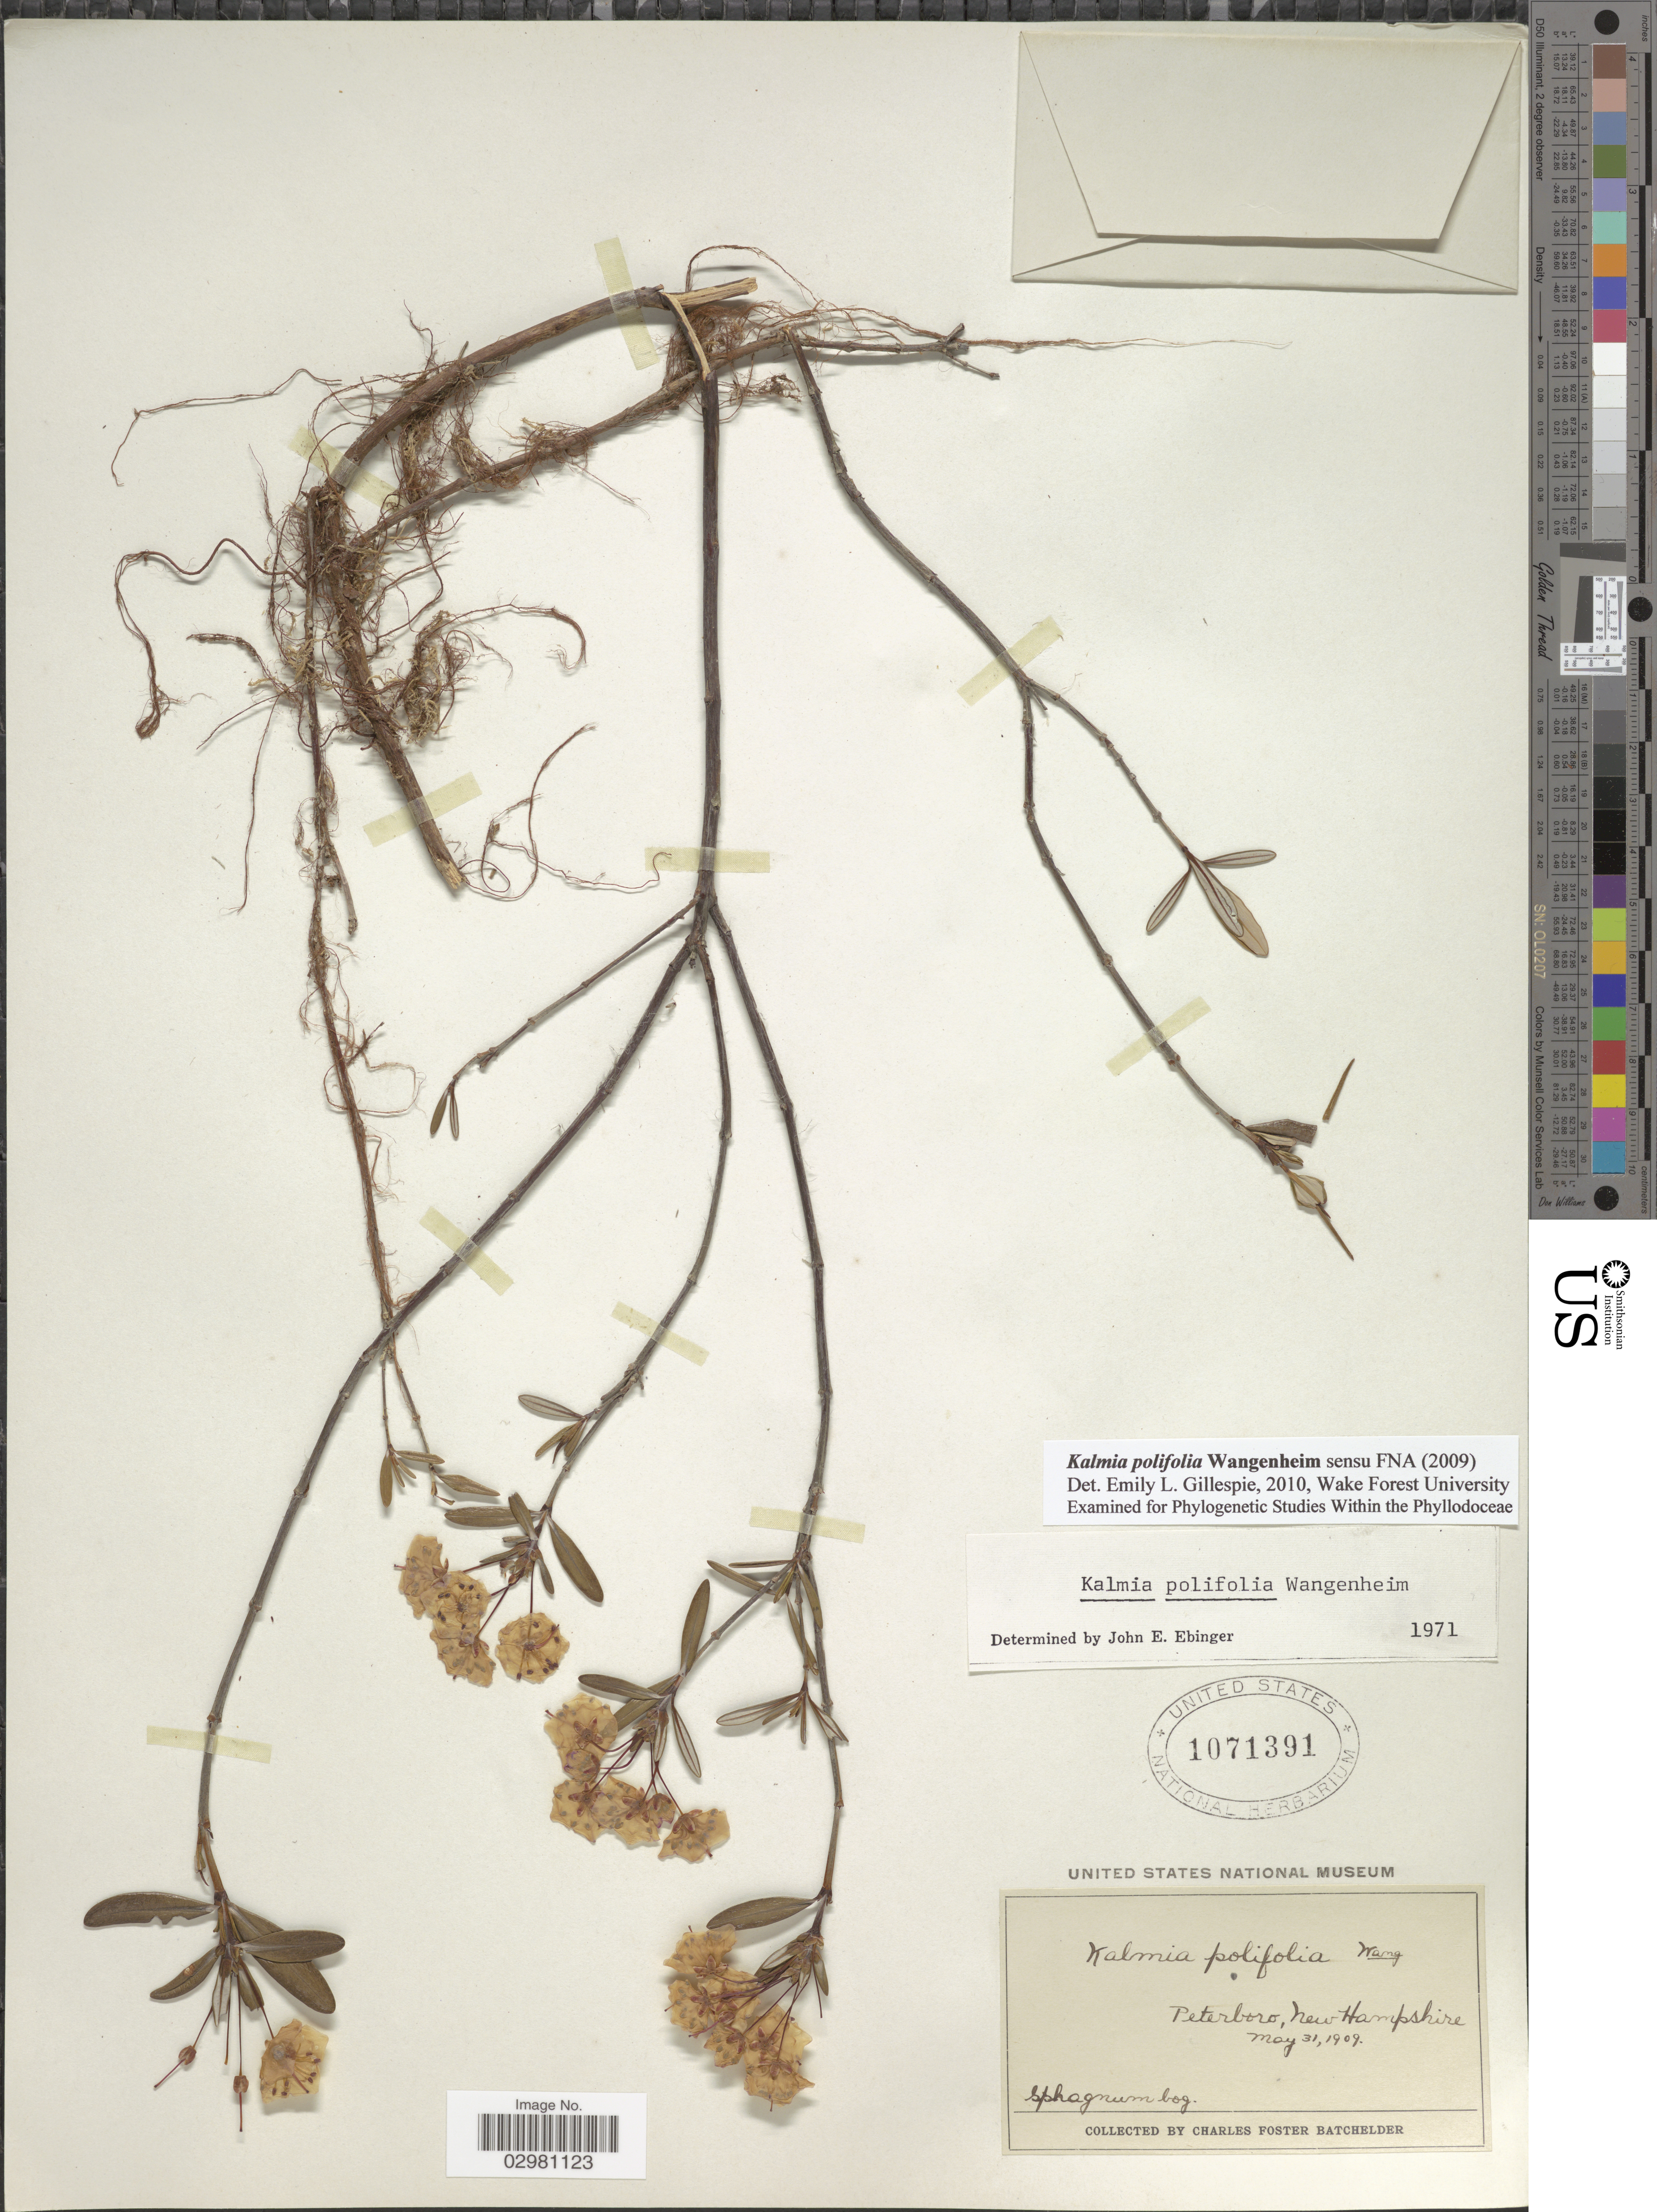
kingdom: Plantae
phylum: Tracheophyta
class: Magnoliopsida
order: Ericales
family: Ericaceae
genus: Kalmia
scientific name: Kalmia polifolia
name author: Wangenh.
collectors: C. Batchelder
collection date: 1909-05-31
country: United States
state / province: New Hampshire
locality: Peterboro, New Hampshire.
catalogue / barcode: US 1071391